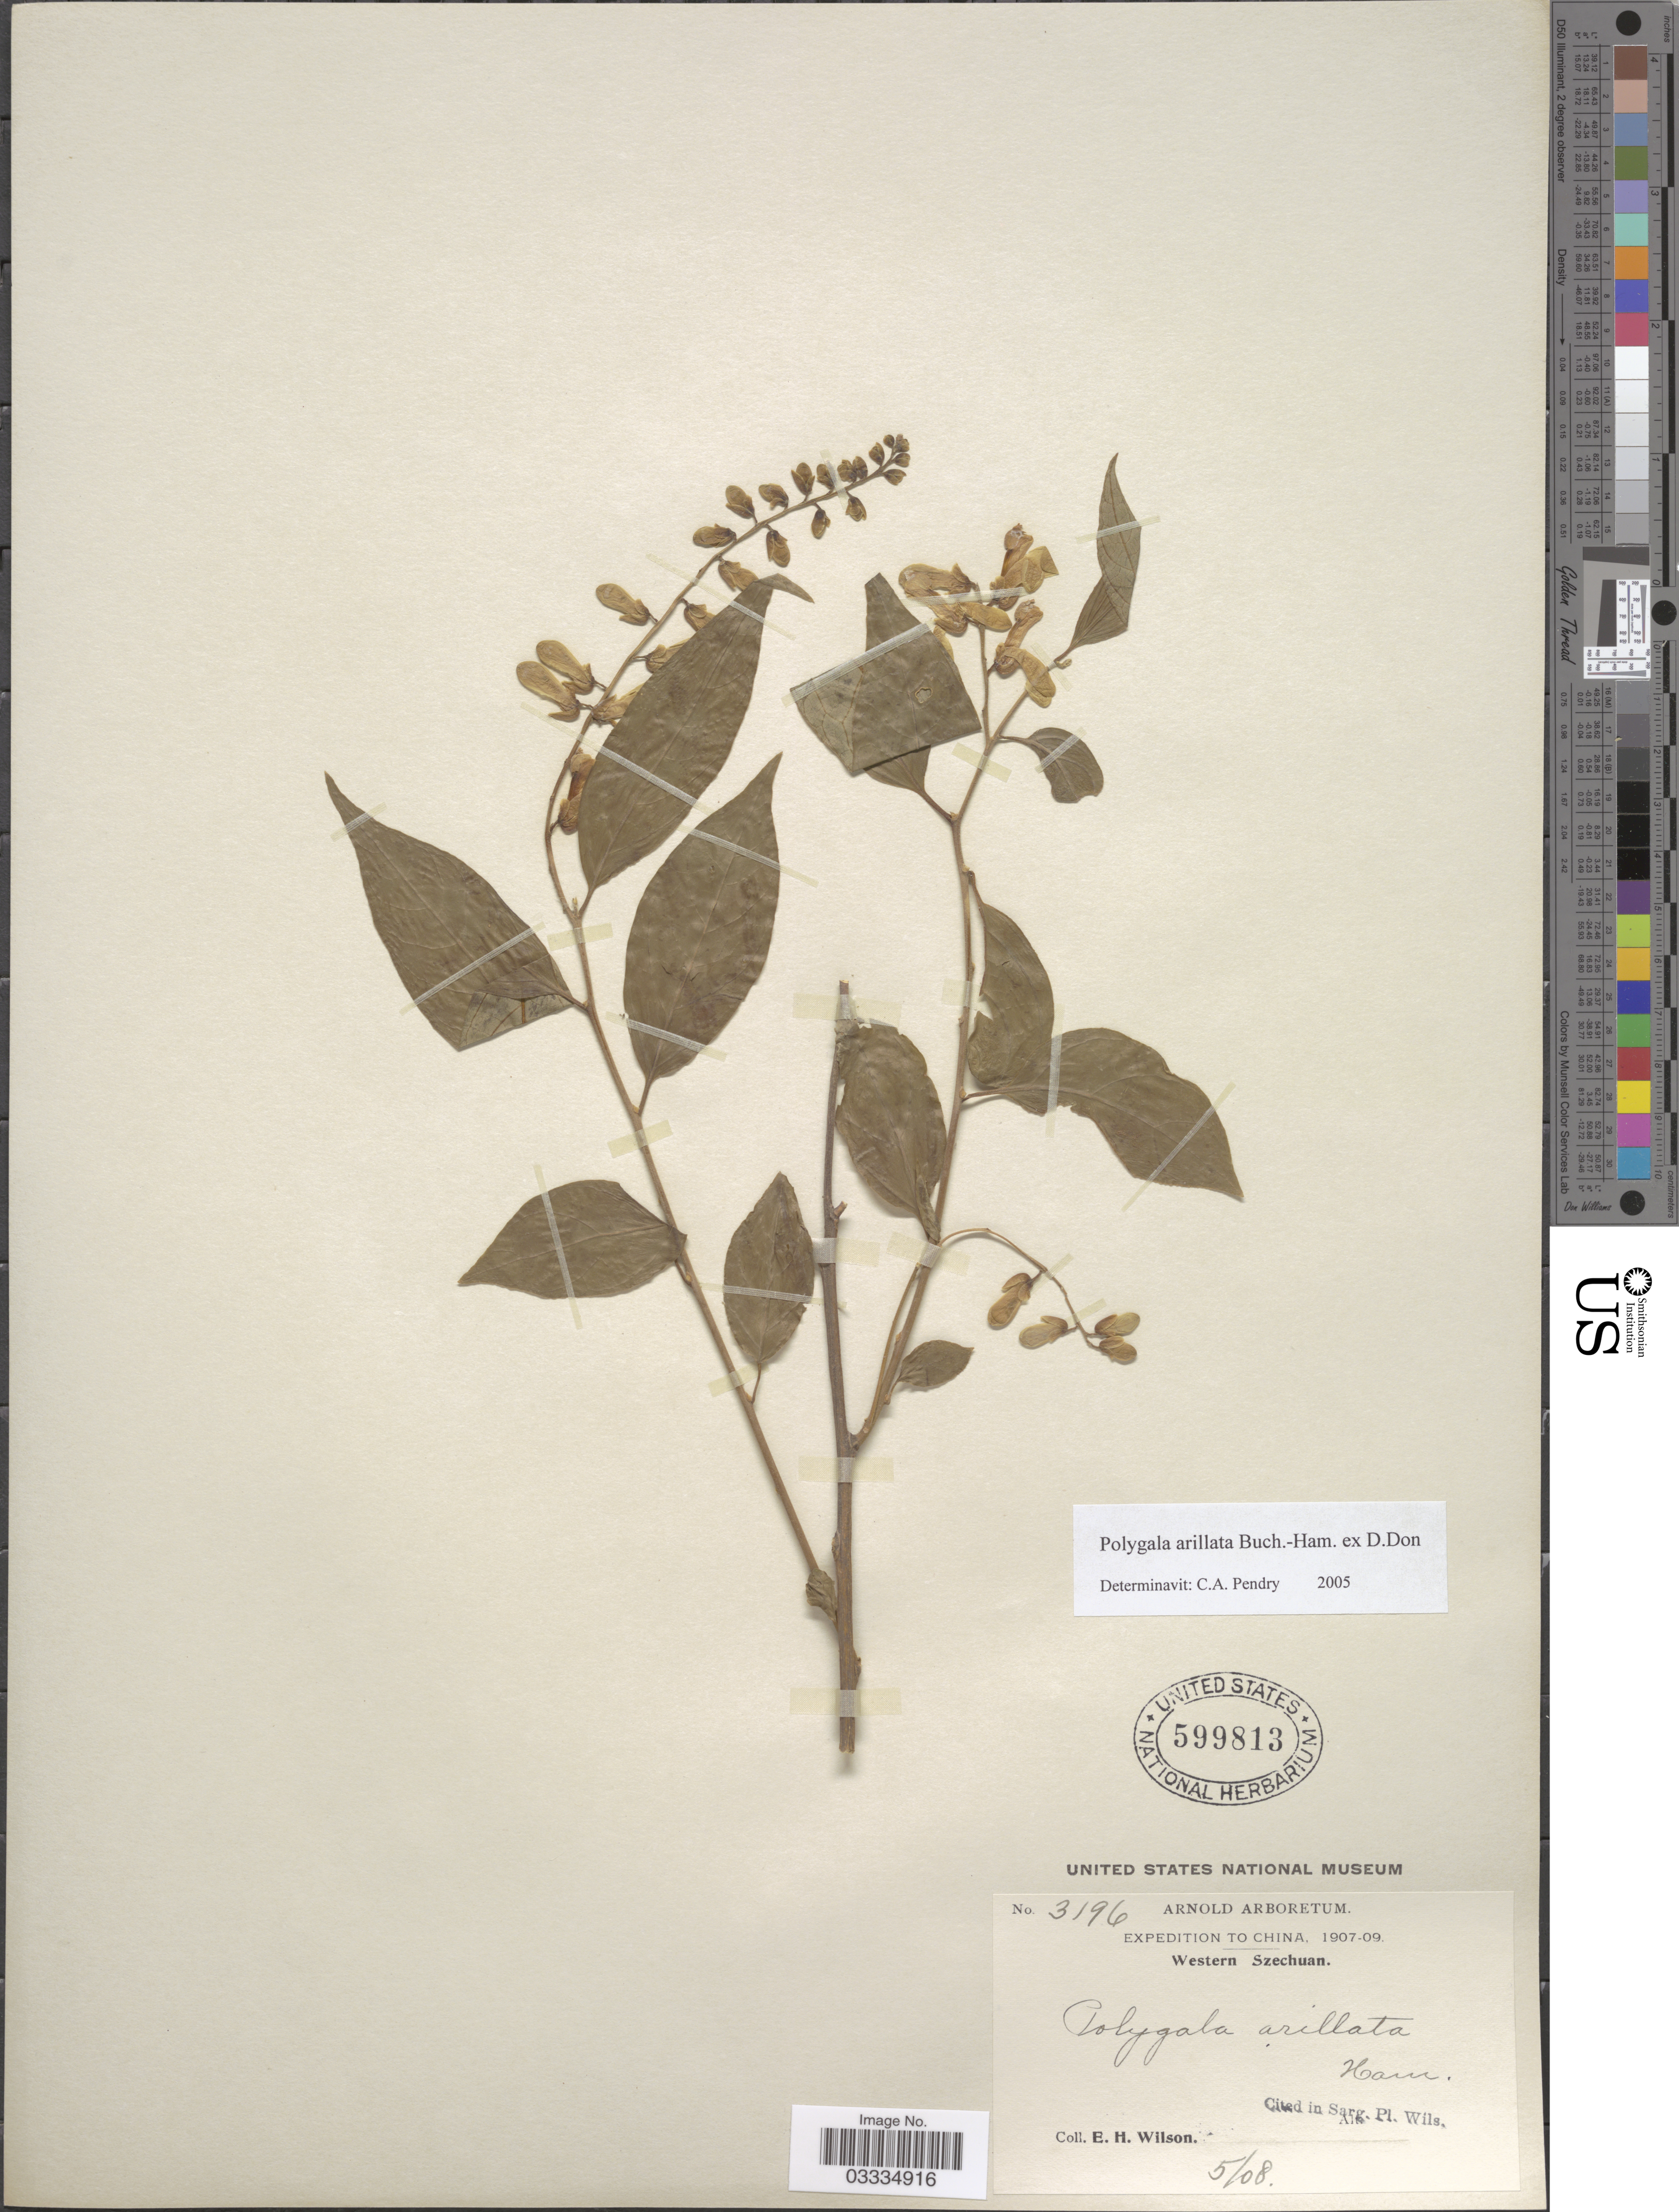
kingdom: Plantae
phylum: Tracheophyta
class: Magnoliopsida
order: Fabales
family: Polygalaceae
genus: Polygala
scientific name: Polygala arillata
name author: Buch.-Ham. ex D. Don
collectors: E. Wilson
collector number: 3196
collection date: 1908-05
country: China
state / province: Sichuan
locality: Western Szechuan.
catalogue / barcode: US 599813